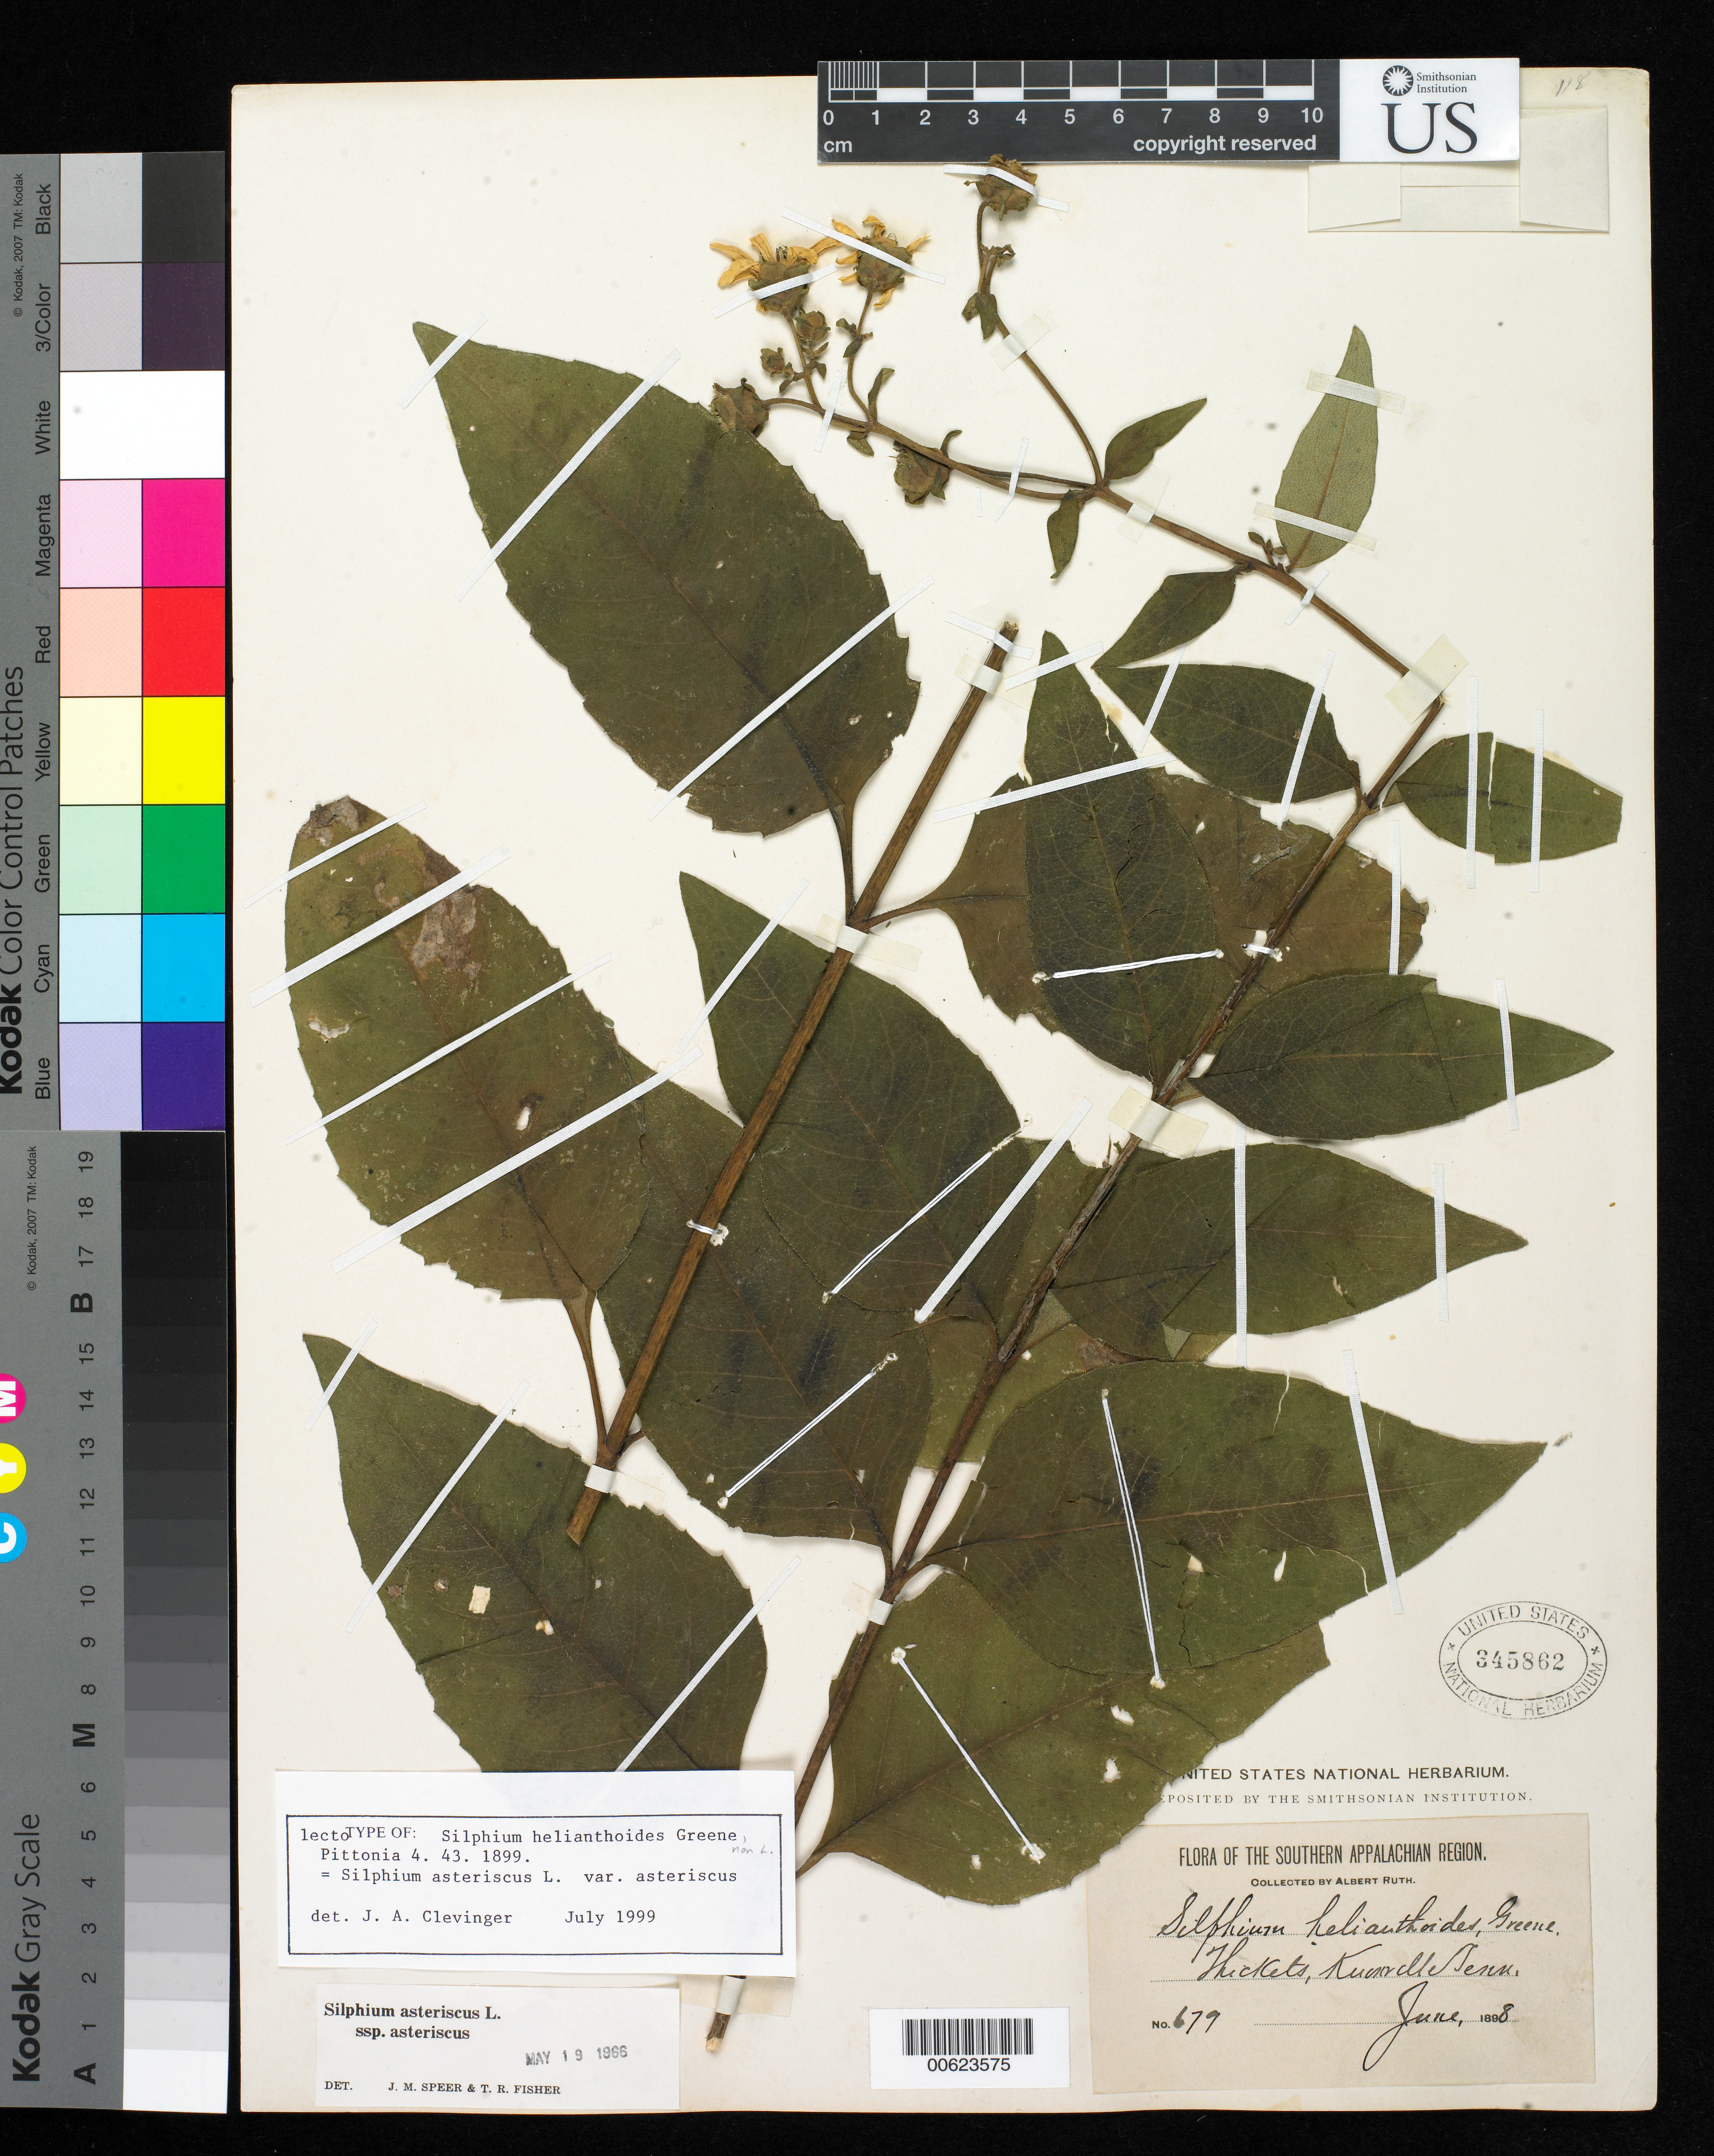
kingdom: Plantae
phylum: Tracheophyta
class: Magnoliopsida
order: Asterales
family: Asteraceae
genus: Silphium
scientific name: Silphium helianthoides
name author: Greene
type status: Possible Type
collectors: A. Ruth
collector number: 679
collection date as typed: Jun 1898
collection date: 1898-06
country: United States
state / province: Tennessee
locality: Ku??ndle.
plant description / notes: Specimen annotated by J.A. Clevinger in 1999 as a "lectotype" (lectotypification ined.). Protologue cites Ruth 777, possibly in error; other data on this specimen match.; Unclear whether "Silphium helianthoides Greene" is an illegitimate later homonym of S. helianthoides L. or rather a misapplied (and thus not typified) name.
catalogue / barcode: US 345862